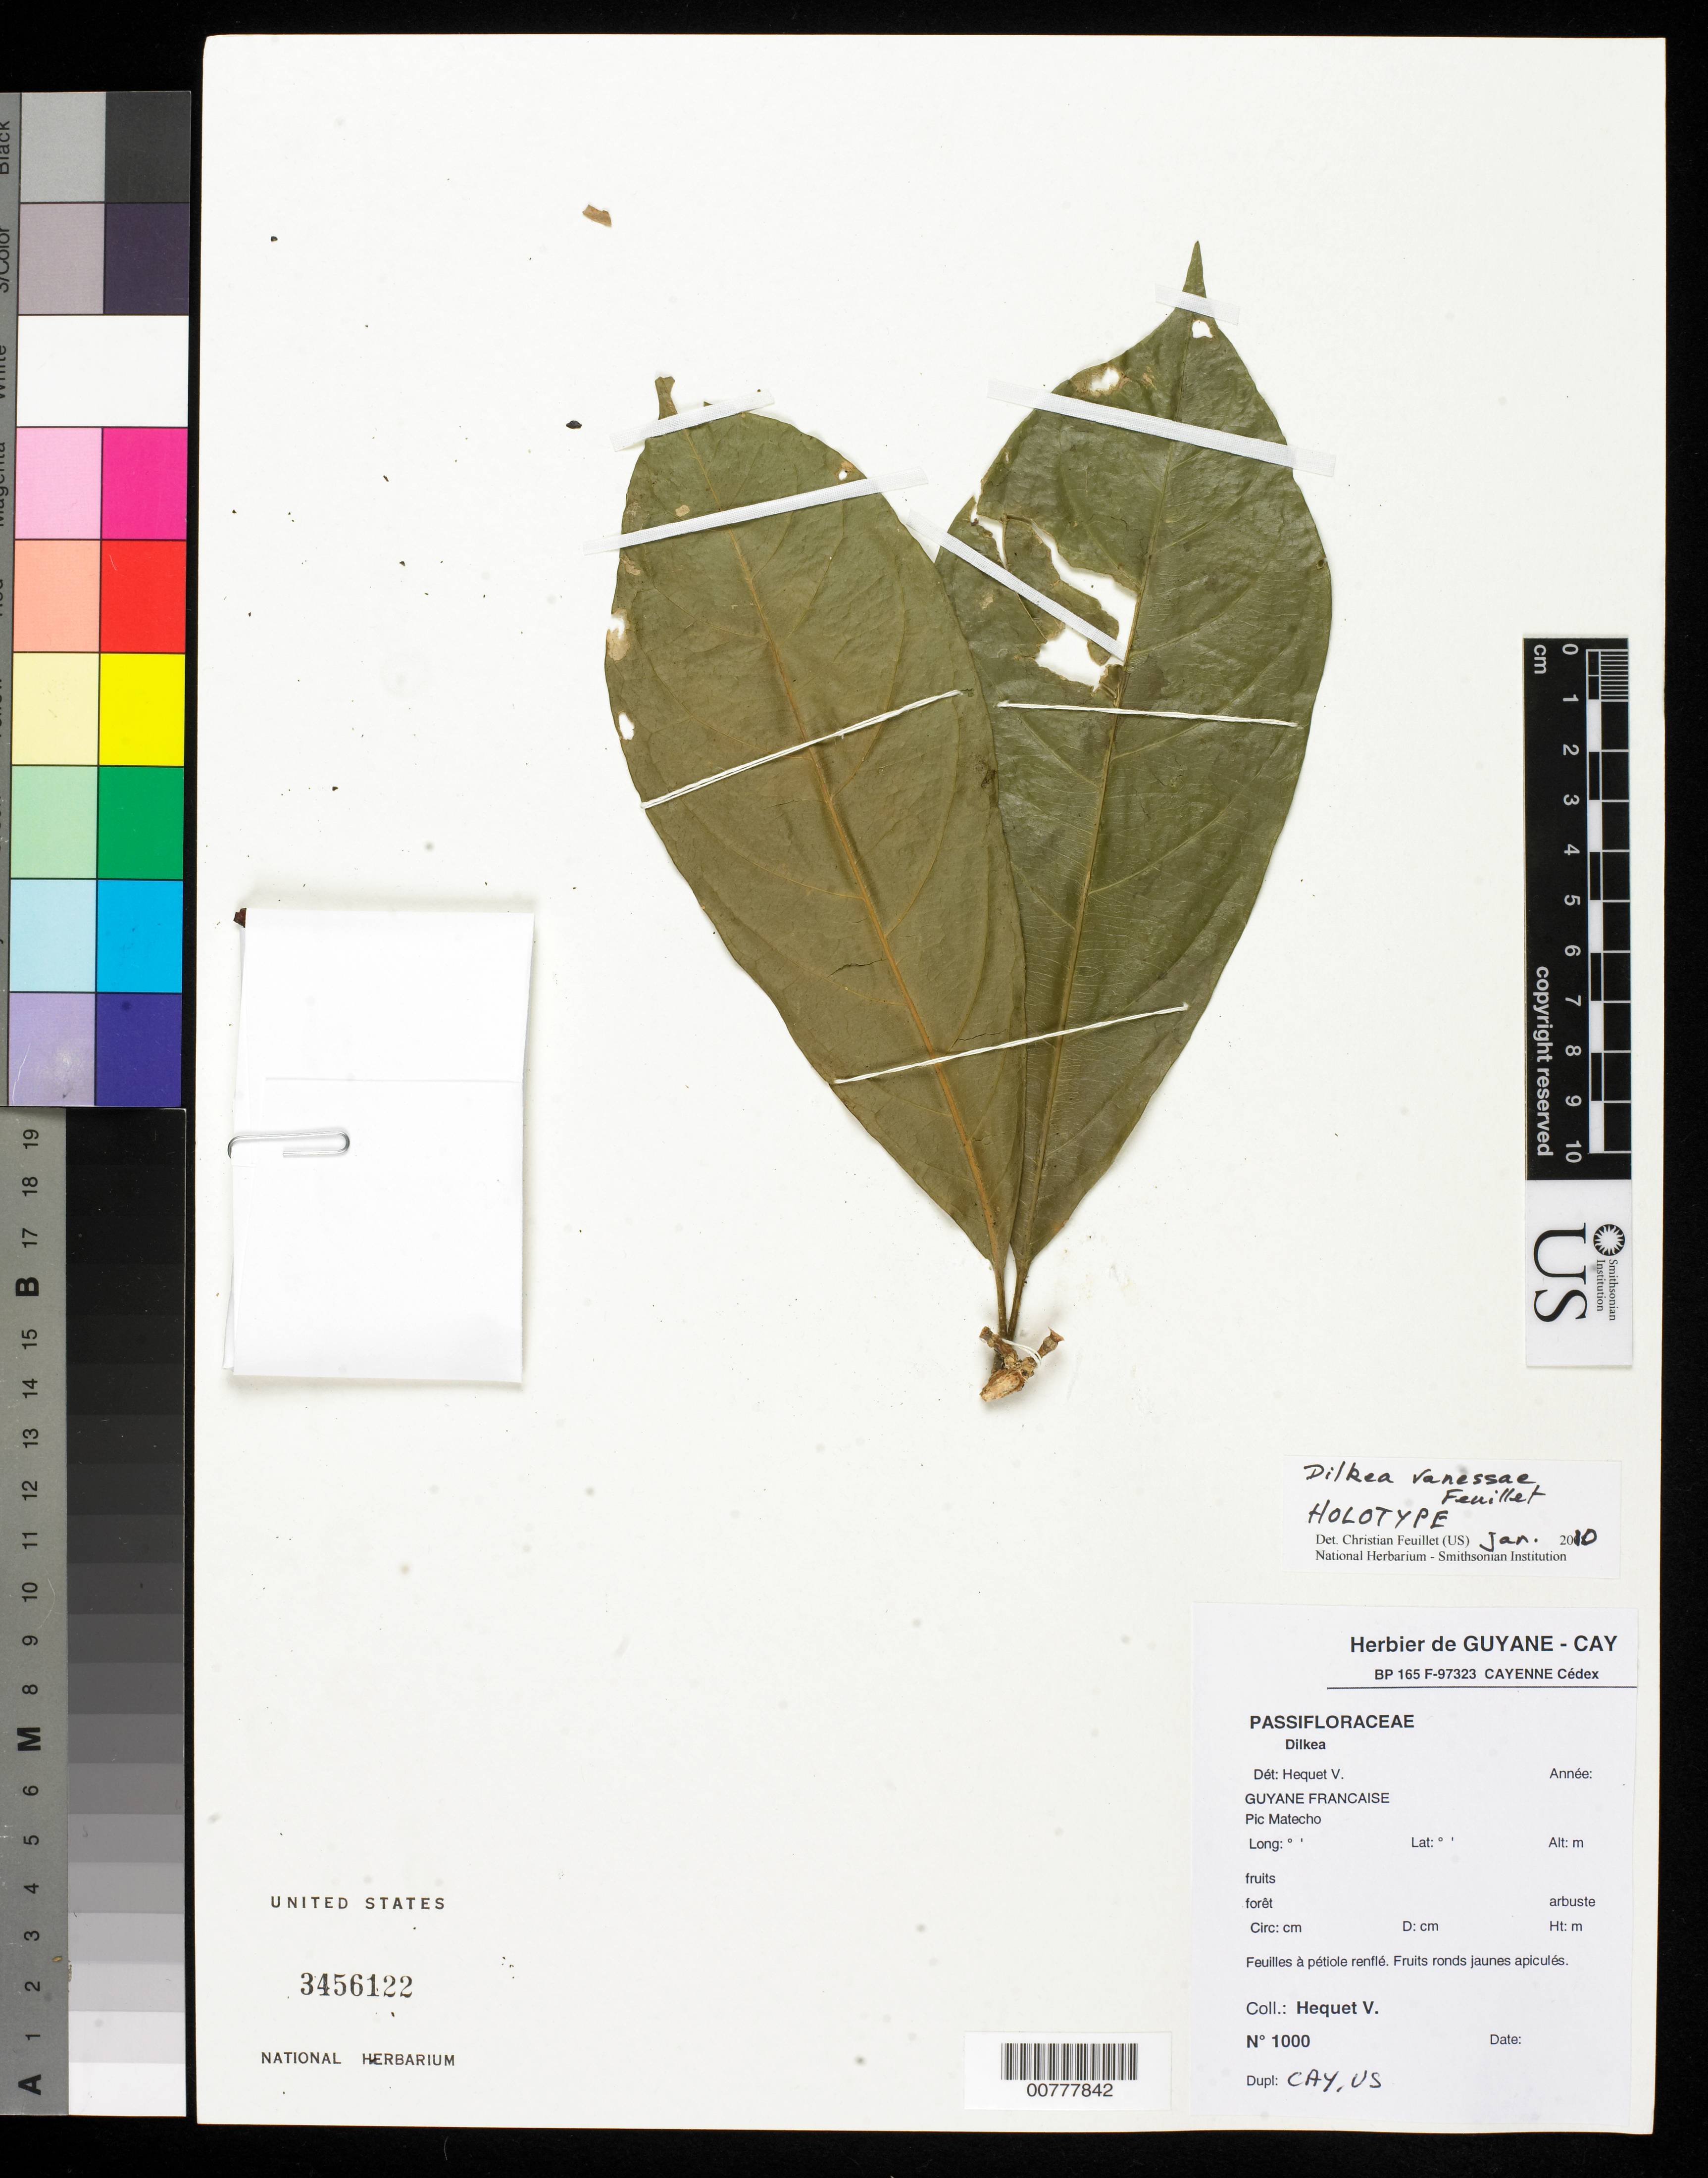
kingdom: Plantae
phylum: Tracheophyta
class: Magnoliopsida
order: Malpighiales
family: Passifloraceae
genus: Dilkea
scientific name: Dilkea vanessae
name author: Feuillet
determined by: Feuillet, C.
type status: Holotype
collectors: V. Hequet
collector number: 1000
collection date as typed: Dec 2000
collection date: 2000-12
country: French Guiana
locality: Pic Matecho.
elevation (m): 500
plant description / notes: Collection date not on label; see protologue for discussion.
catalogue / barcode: US 3456122